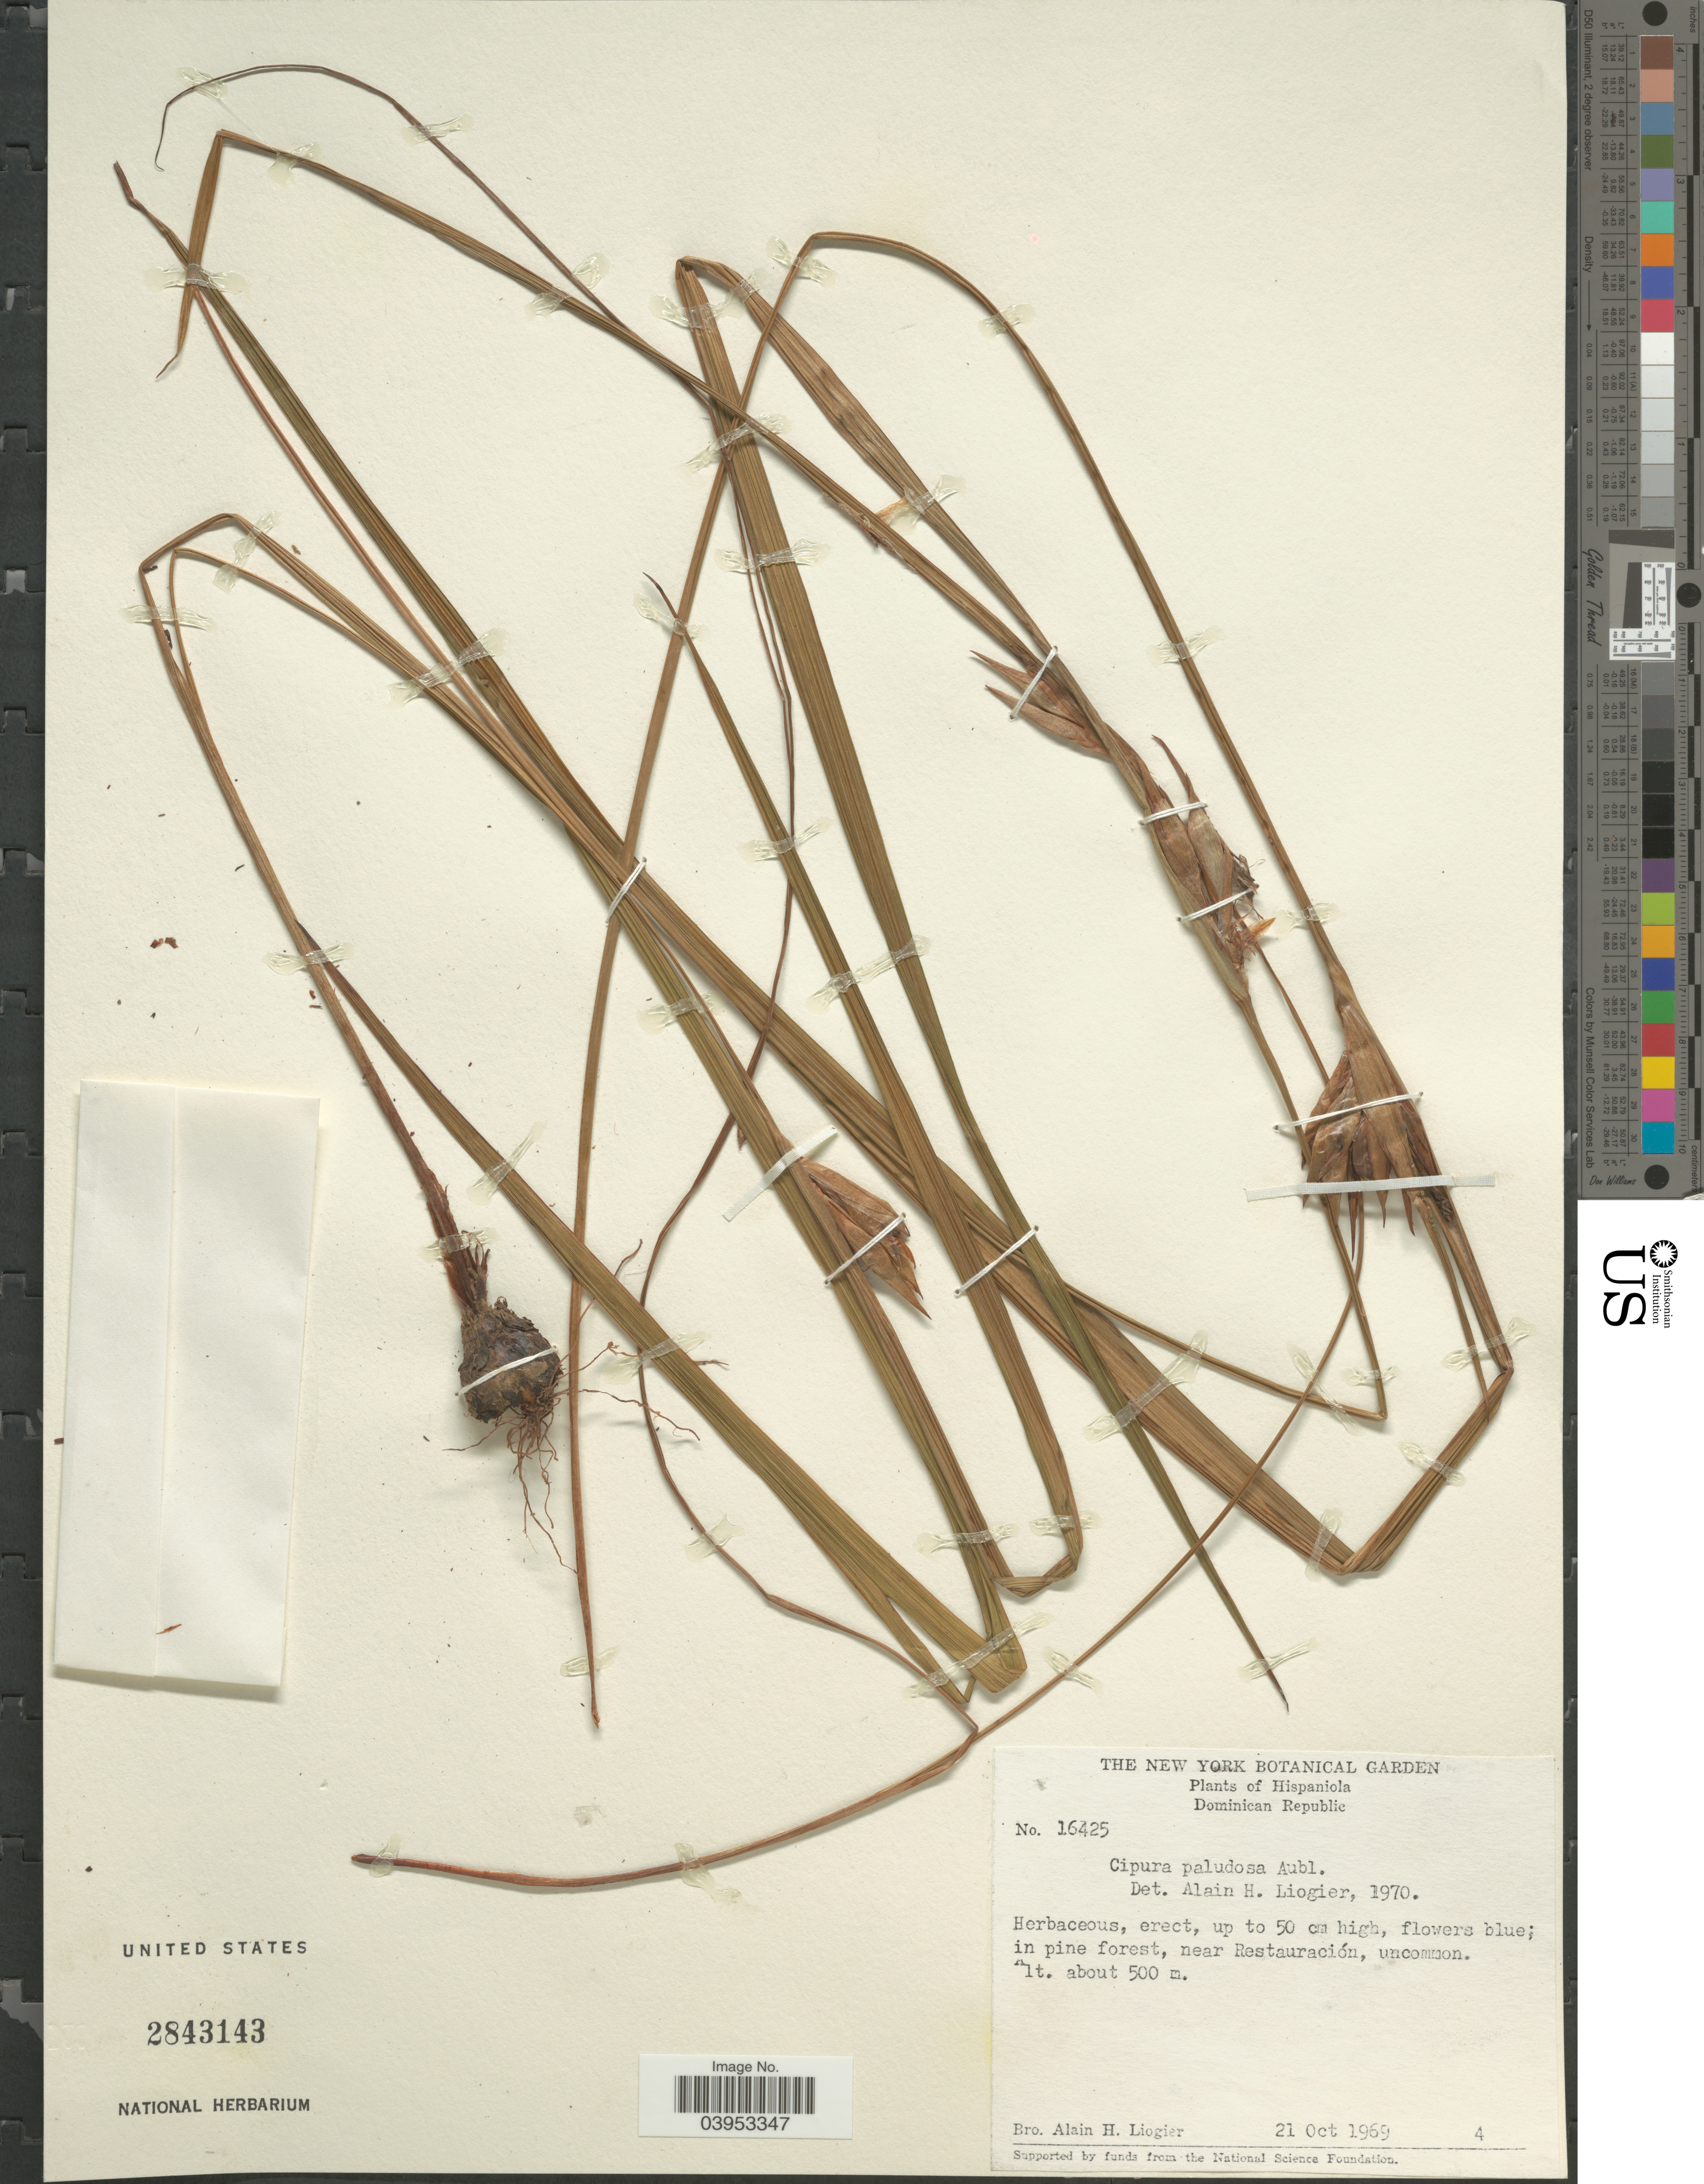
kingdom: Plantae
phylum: Tracheophyta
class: Liliopsida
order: Asparagales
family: Iridaceae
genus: Cipura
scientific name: Cipura paludosa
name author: Aubl.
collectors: A. H. Liogier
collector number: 16425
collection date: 1969-10-21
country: Dominican Republic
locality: Hispaniola. Near Restauración.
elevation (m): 500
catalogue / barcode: US 2843143